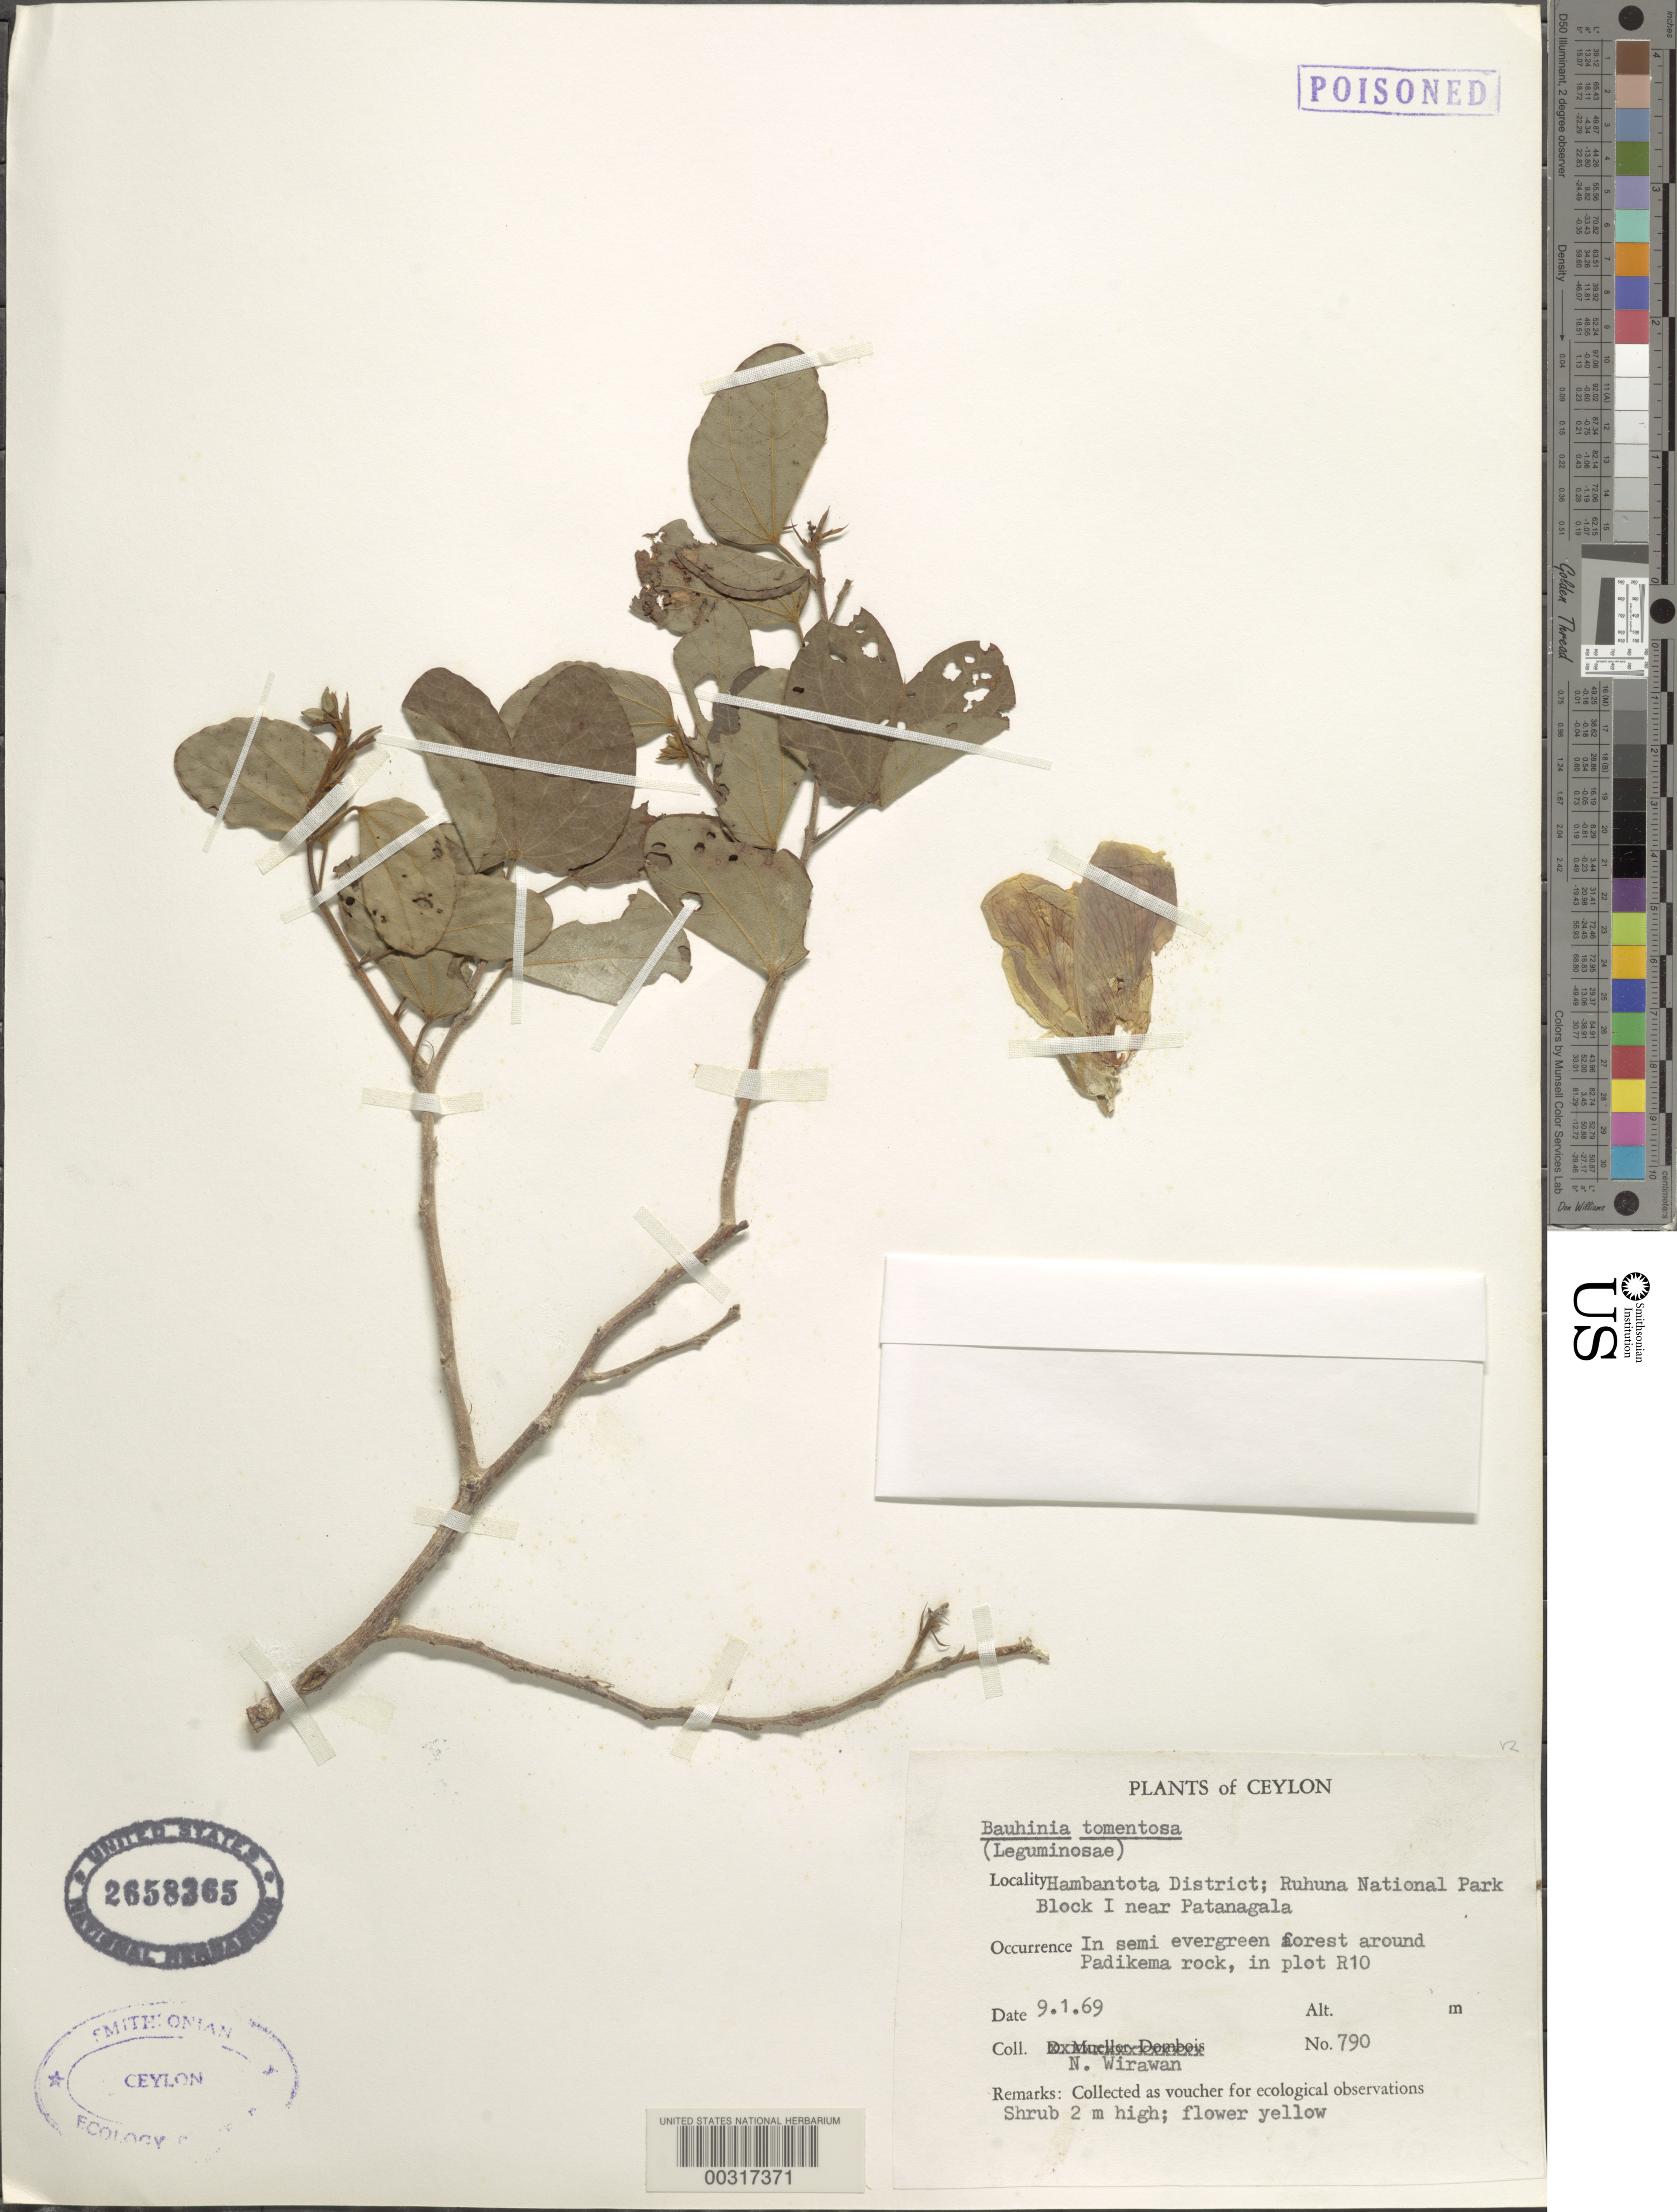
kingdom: Plantae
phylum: Tracheophyta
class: Magnoliopsida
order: Fabales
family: Fabaceae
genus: Bauhinia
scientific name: Bauhinia tomentosa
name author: L.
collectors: N. Wirawan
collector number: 790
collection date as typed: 09 Jan 1969 or 01 Sep 1969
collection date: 1969-01-09 or 1969-09-01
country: Sri Lanka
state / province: Southern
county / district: Hambantota Dist.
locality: Ruhuna national park, block i near patanagala, around padikema rock, in plot r10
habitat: In semi evergreen forest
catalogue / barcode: US 2658365